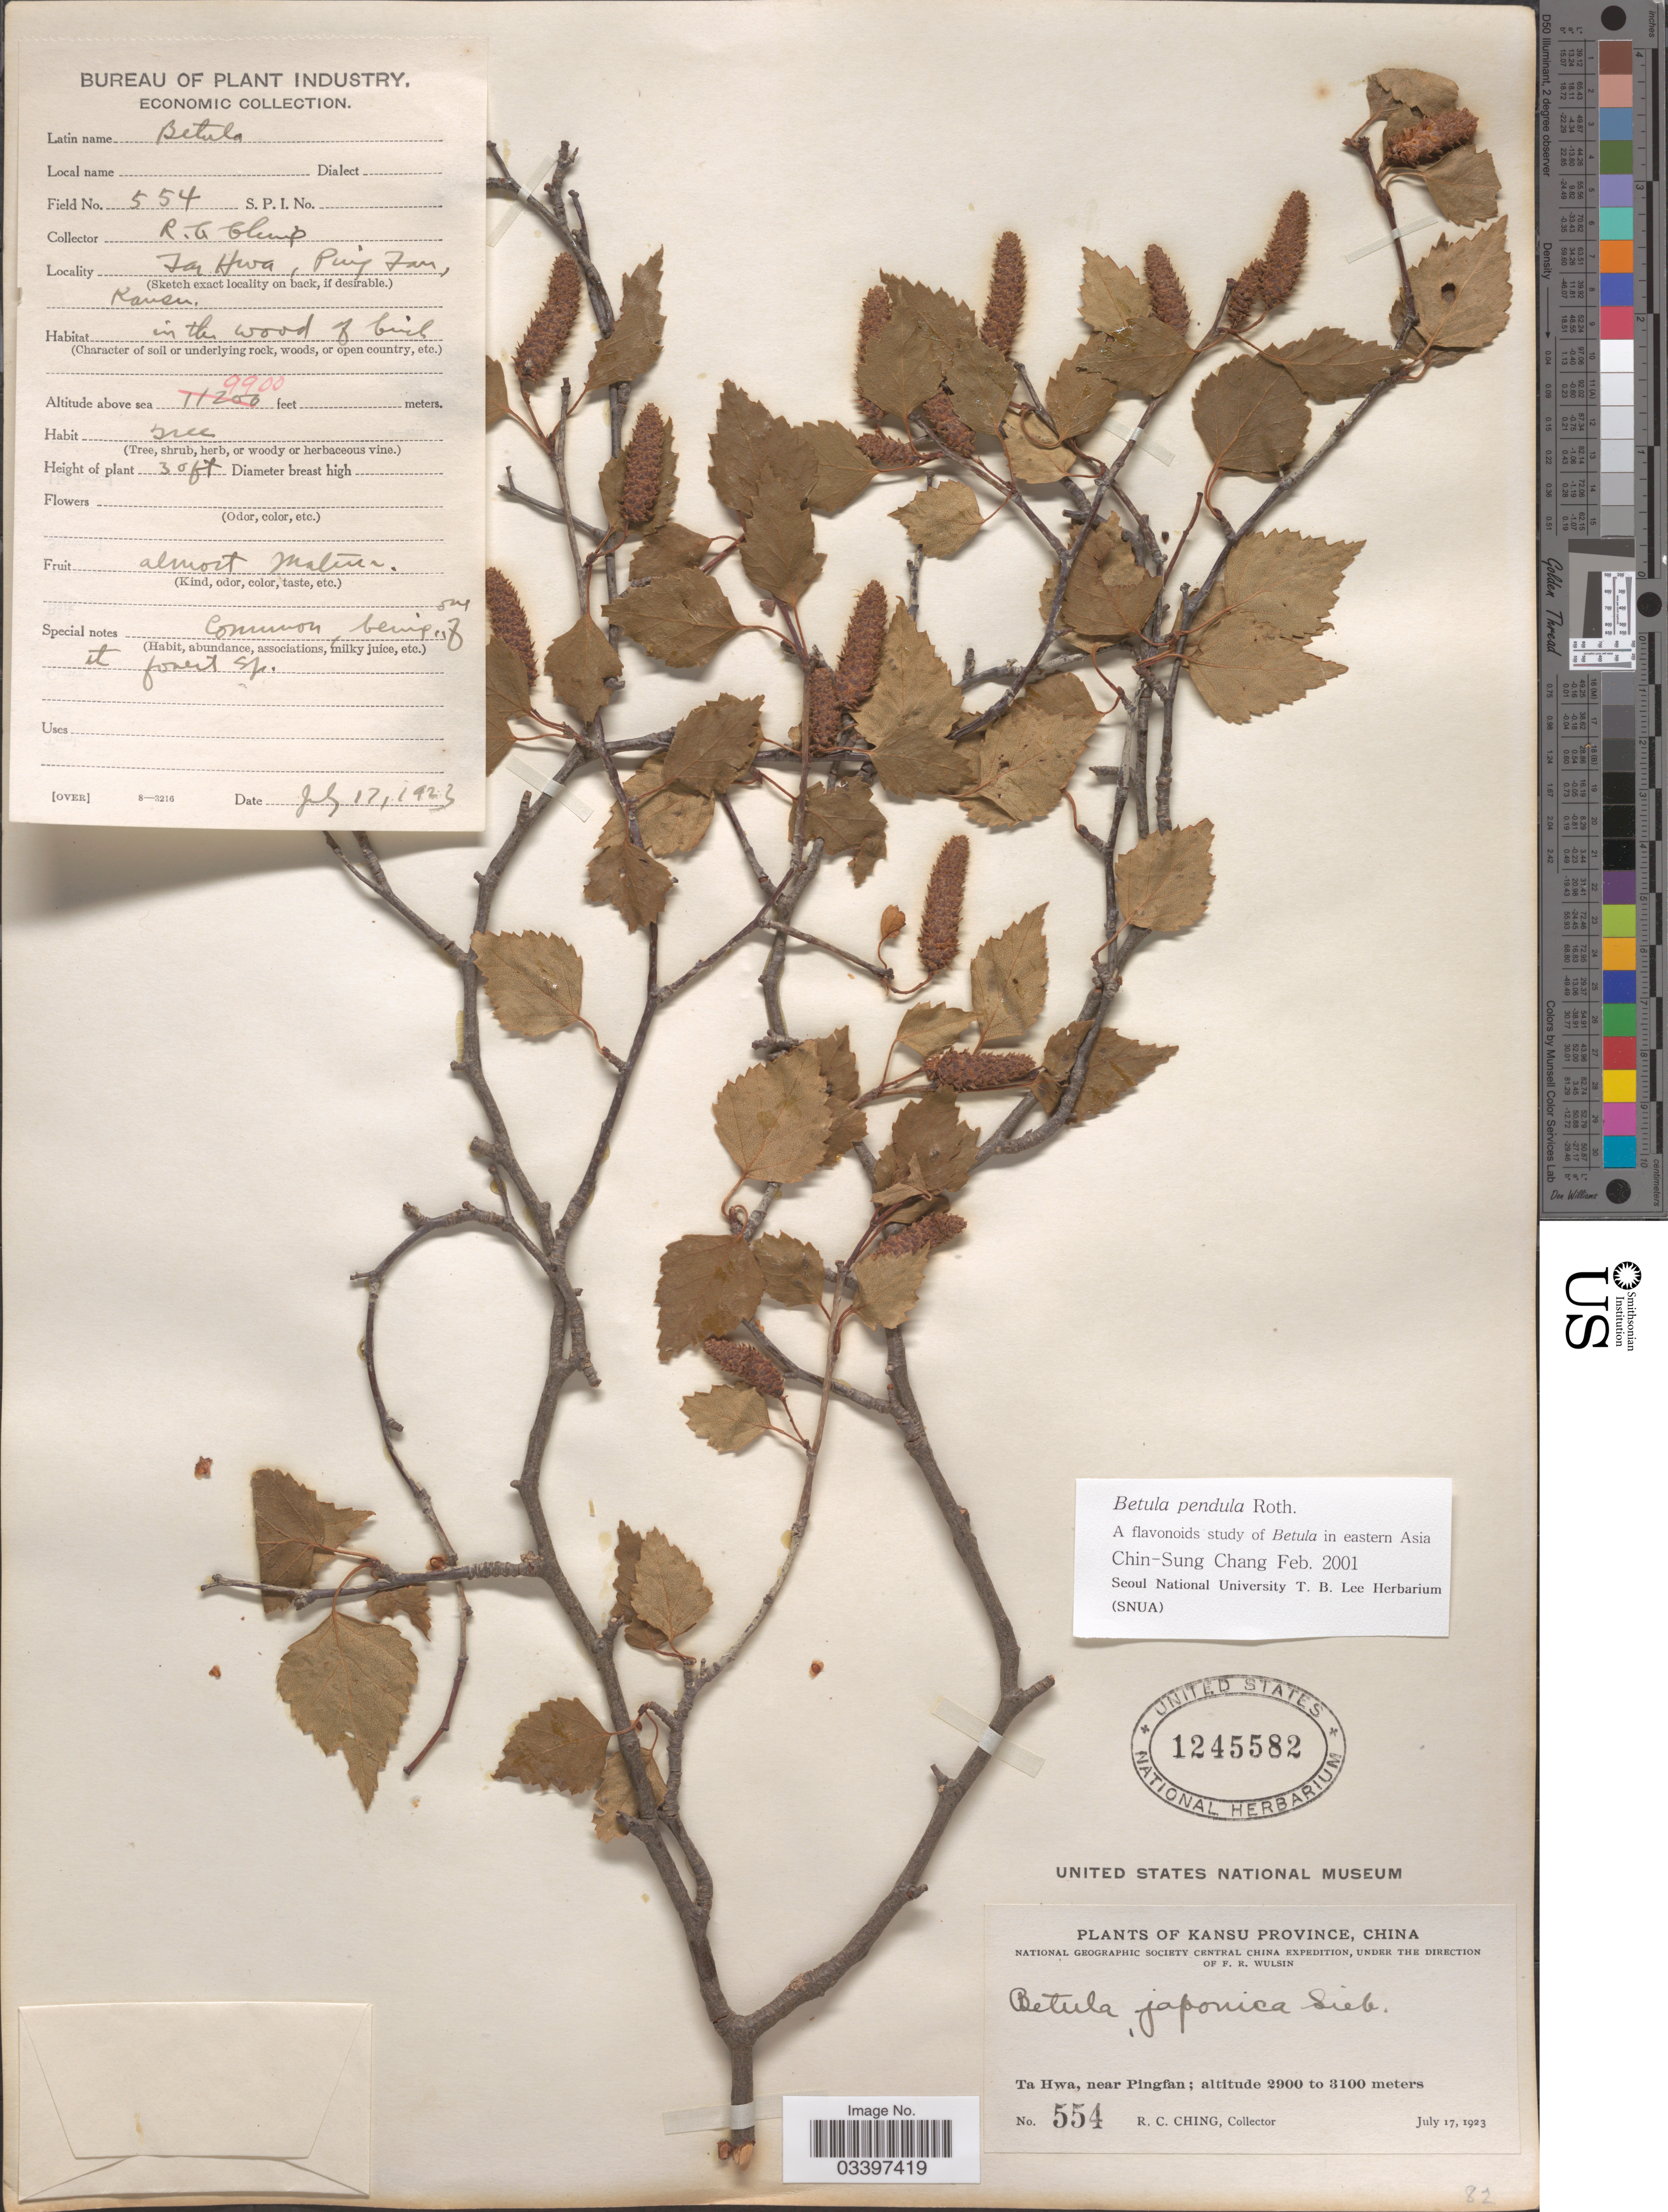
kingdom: Plantae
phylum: Tracheophyta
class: Magnoliopsida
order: Fagales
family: Betulaceae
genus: Betula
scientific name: Betula pendula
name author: Roth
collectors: R. C. Ching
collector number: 554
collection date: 1923-07-17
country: China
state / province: Gansu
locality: Kansu Province. Ta Hwa, near Pingfan.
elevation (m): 3018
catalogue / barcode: US 1245582